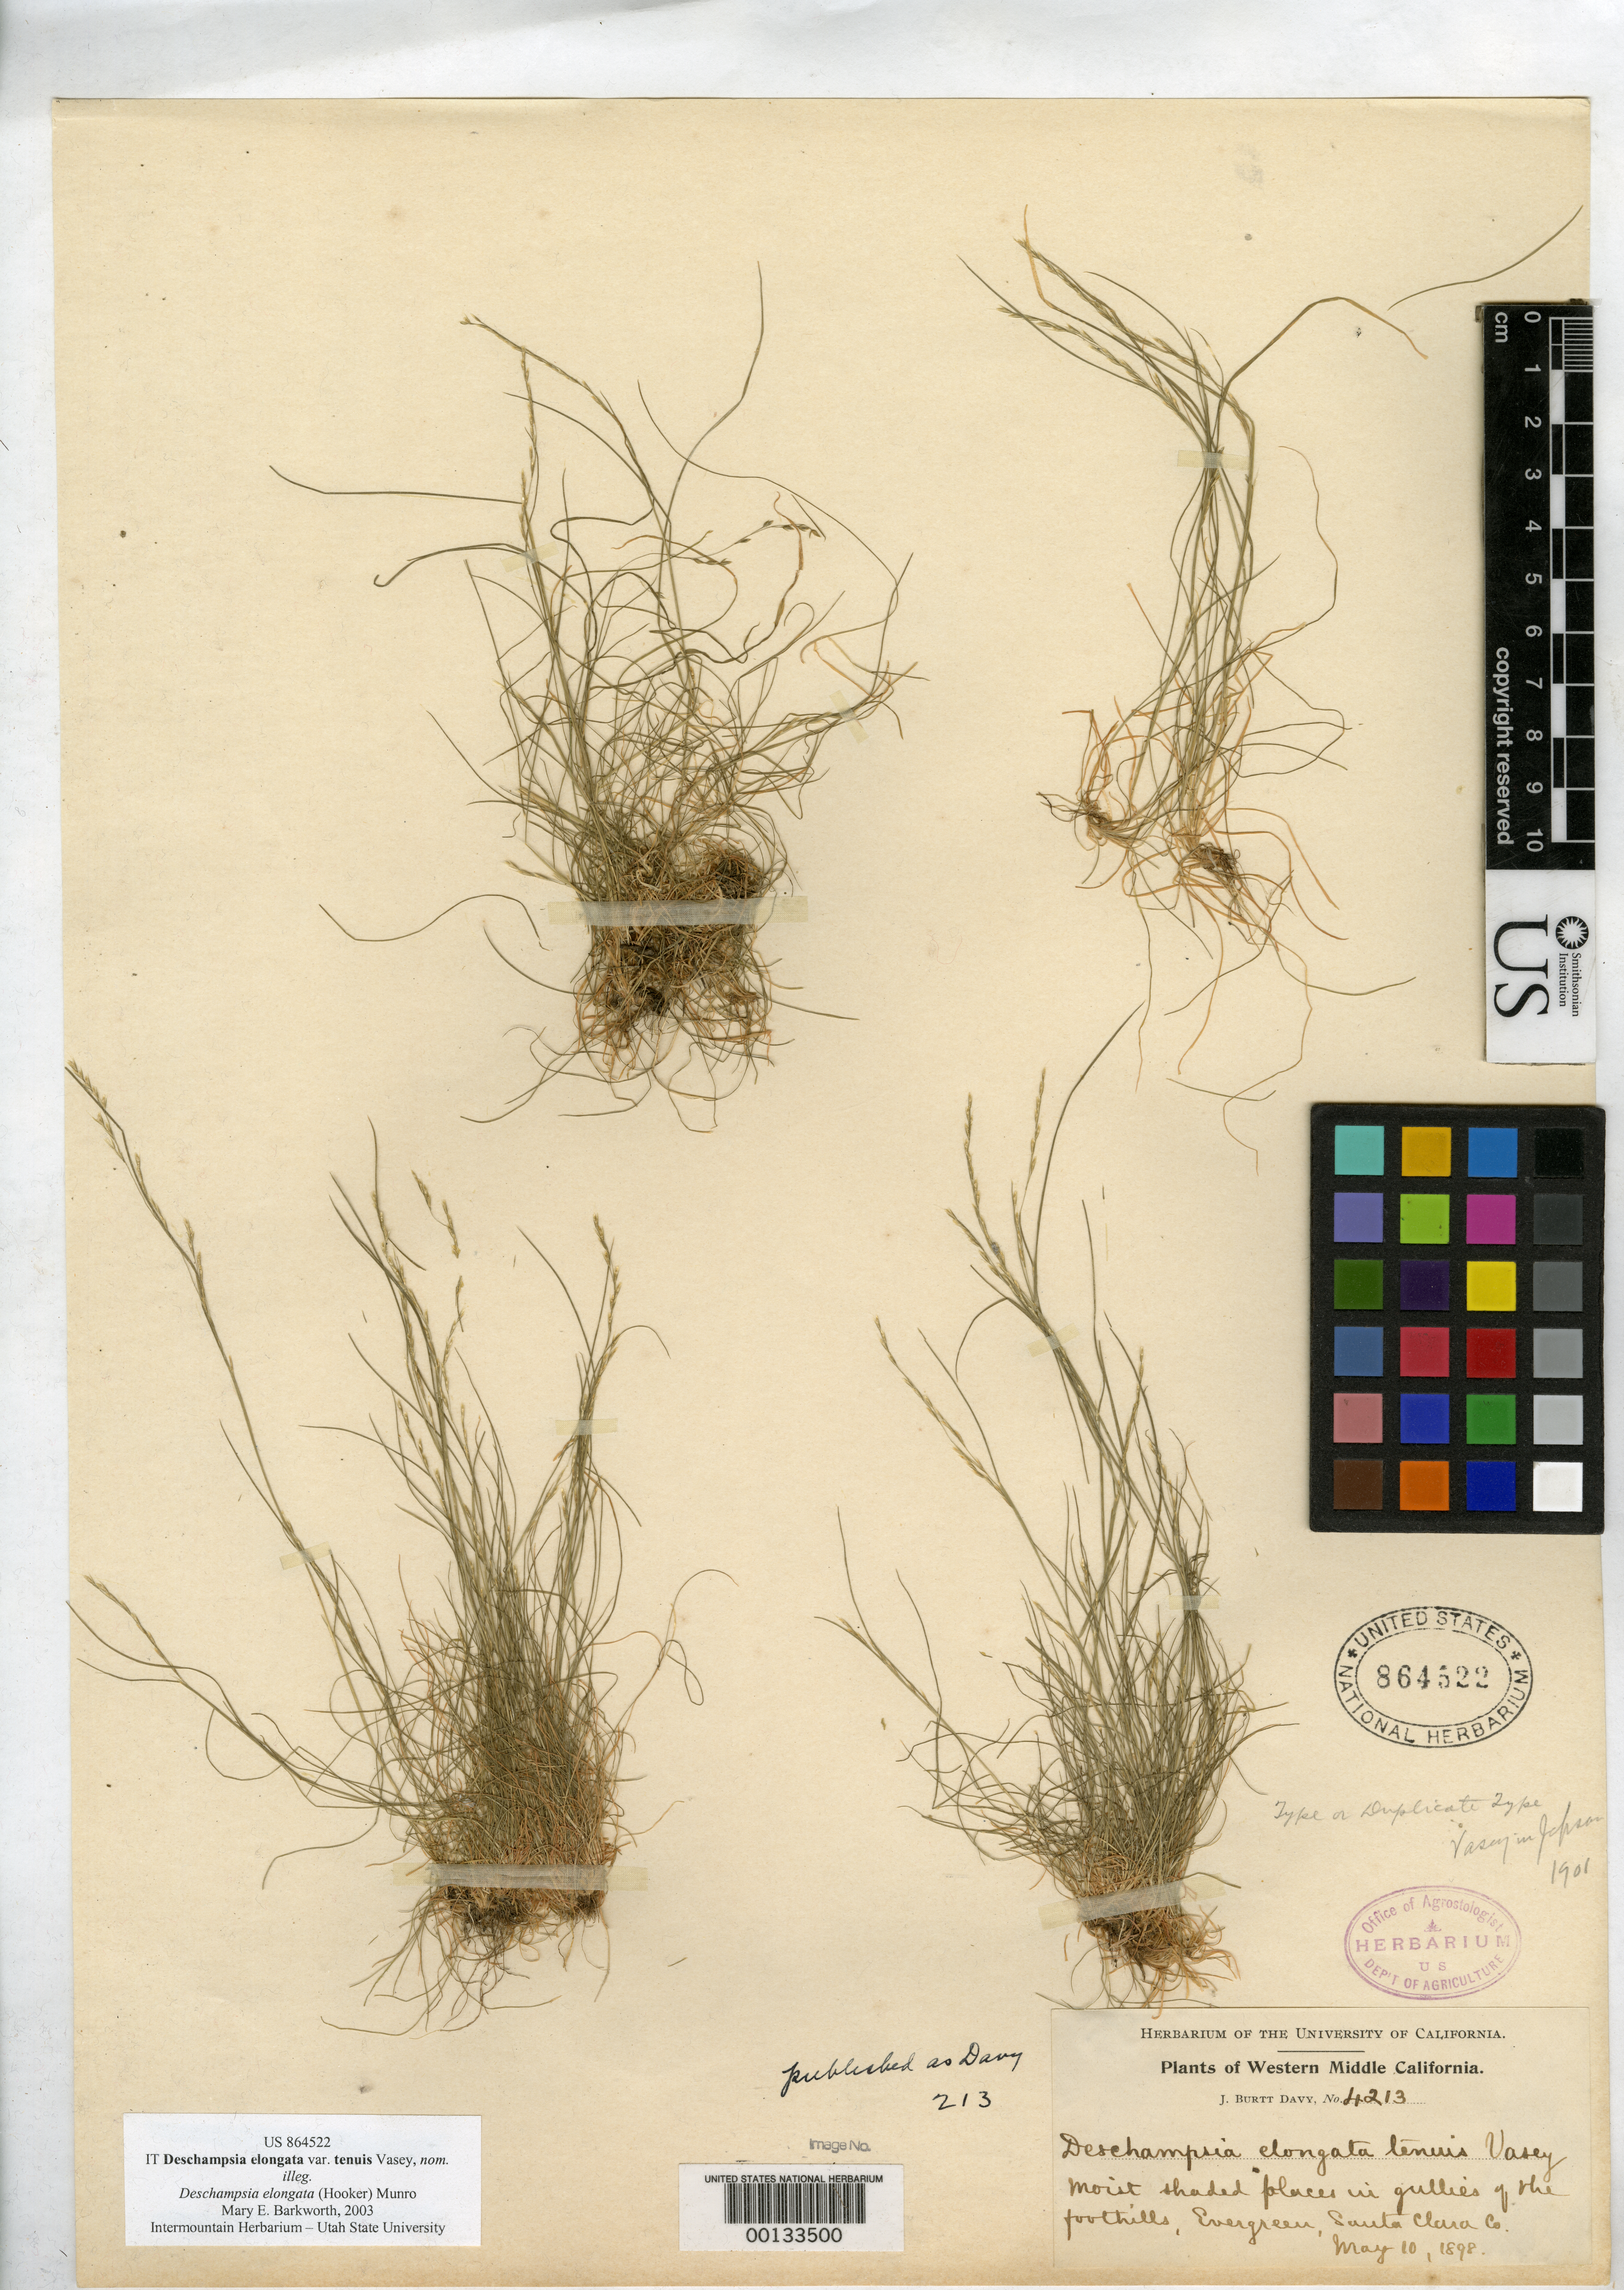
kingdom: Plantae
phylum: Tracheophyta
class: Liliopsida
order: Poales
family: Poaceae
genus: Deschampsia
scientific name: Deschampsia elongata var. tenuis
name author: Vasey in Jeps.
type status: Isotype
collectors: J. Burtt Davy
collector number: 4213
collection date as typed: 10 May 1898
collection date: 1898-05-10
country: United States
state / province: California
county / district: Santa Clara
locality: Evergreen.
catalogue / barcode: US 864522